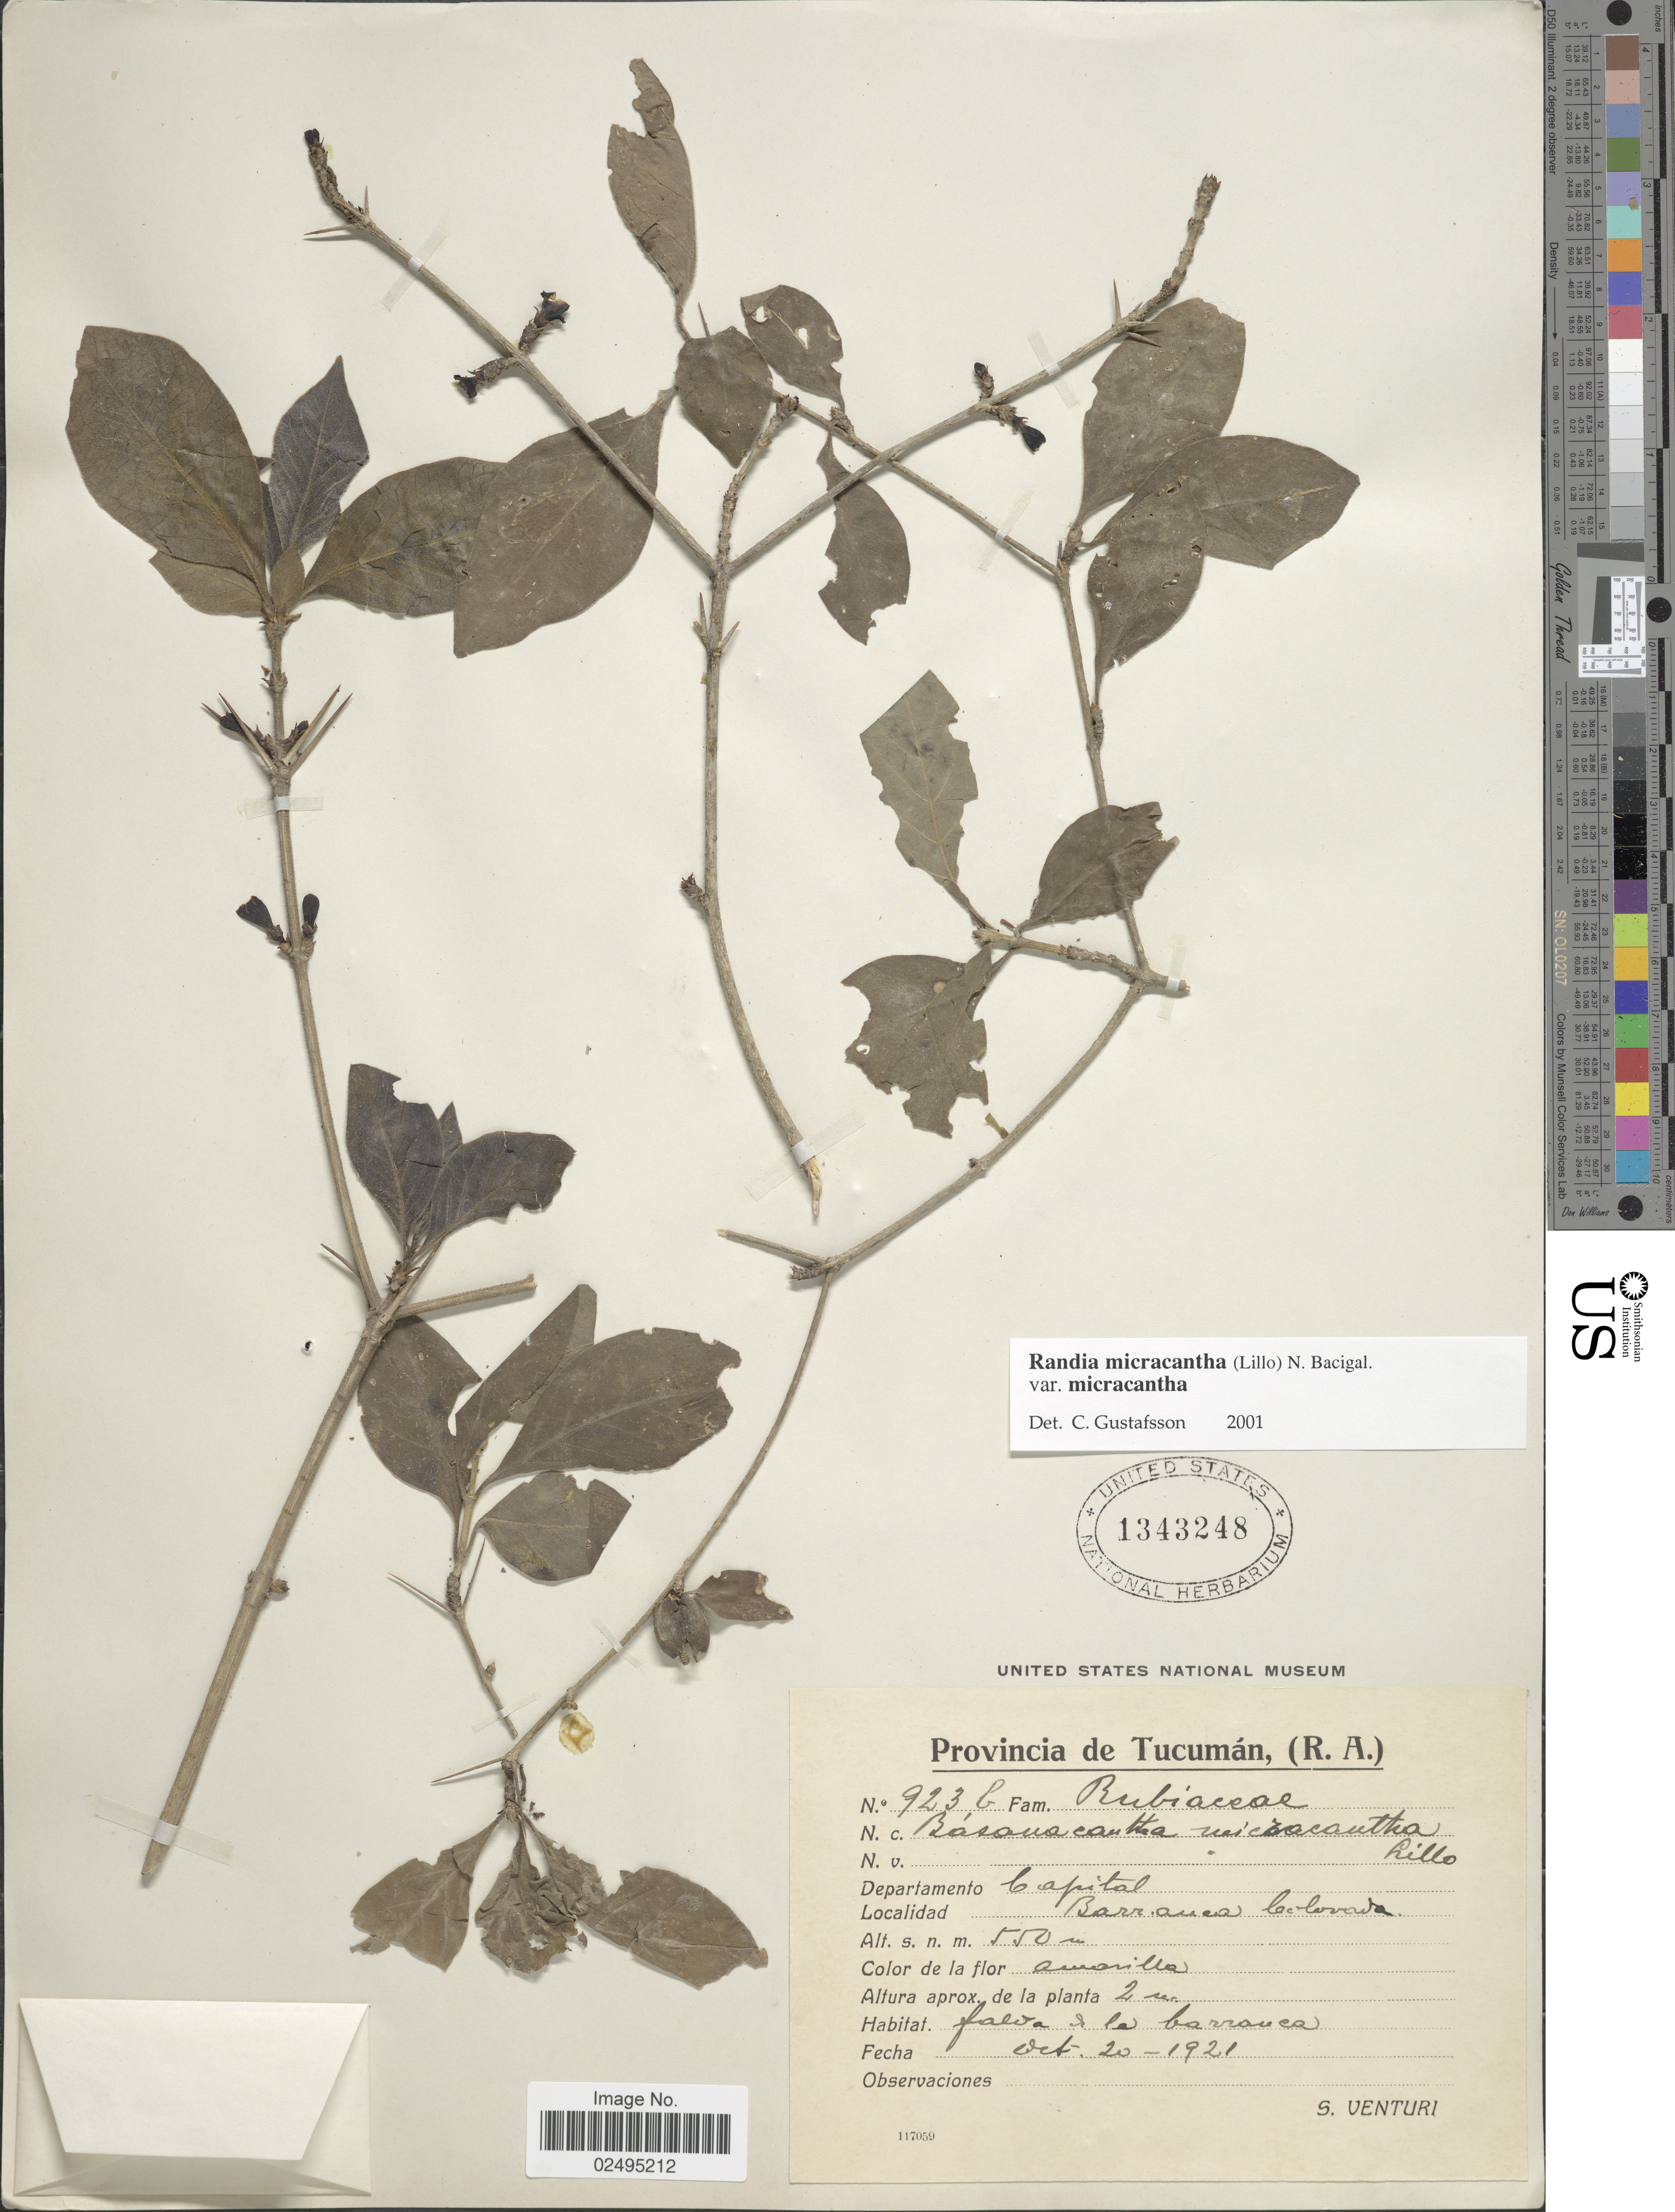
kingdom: Plantae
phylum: Tracheophyta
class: Magnoliopsida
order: Gentianales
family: Rubiaceae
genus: Randia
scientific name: Randia micracantha var. micracantha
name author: (Schult.) DC.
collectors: S. Venturi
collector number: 923b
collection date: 1921-10-20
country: Argentina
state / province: Tucuman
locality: Provincia de Tucuman (R.A.), Departamento Capital, Barranca Colorada.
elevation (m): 550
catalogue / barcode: US 1343248